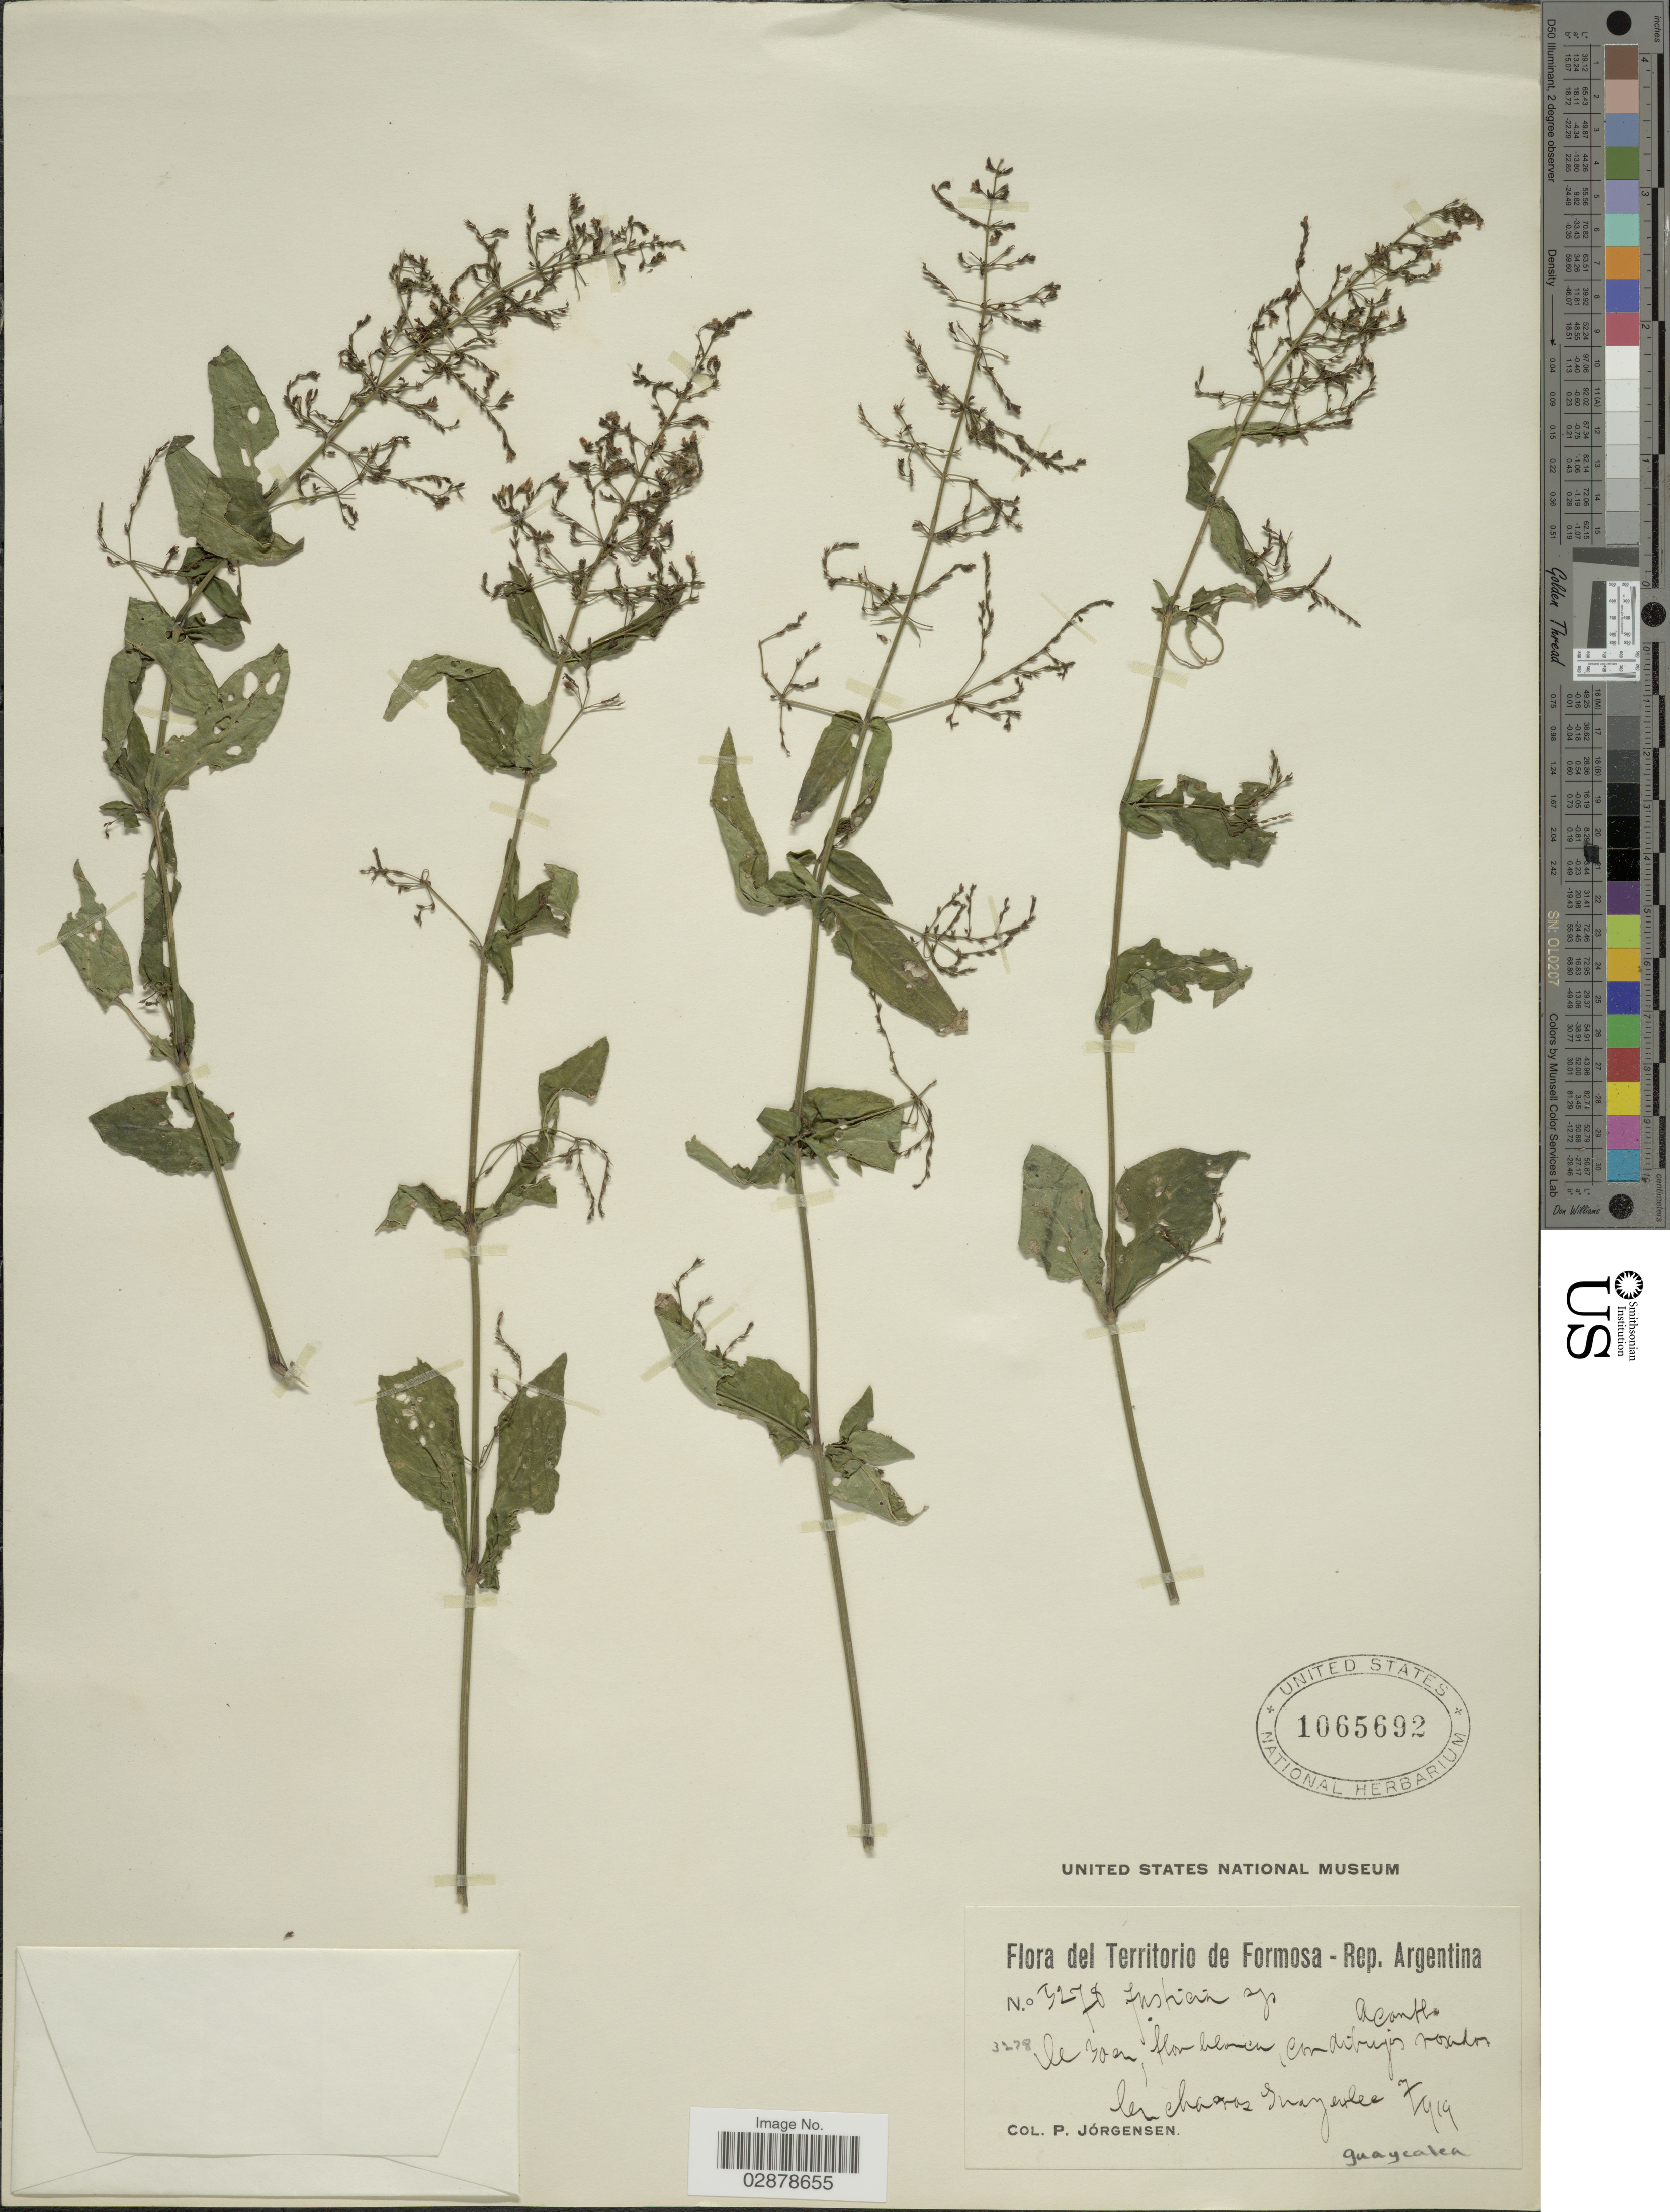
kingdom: Plantae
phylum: Tracheophyta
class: Magnoliopsida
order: Lamiales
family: Acanthaceae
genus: Justicia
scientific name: Justicia comata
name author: (L.) Lam.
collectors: P. Jörgensen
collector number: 5278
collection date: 1919-07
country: Argentina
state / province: Formosa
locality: Territorio de Formosa, Rep. Argentina.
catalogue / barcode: US 1065692